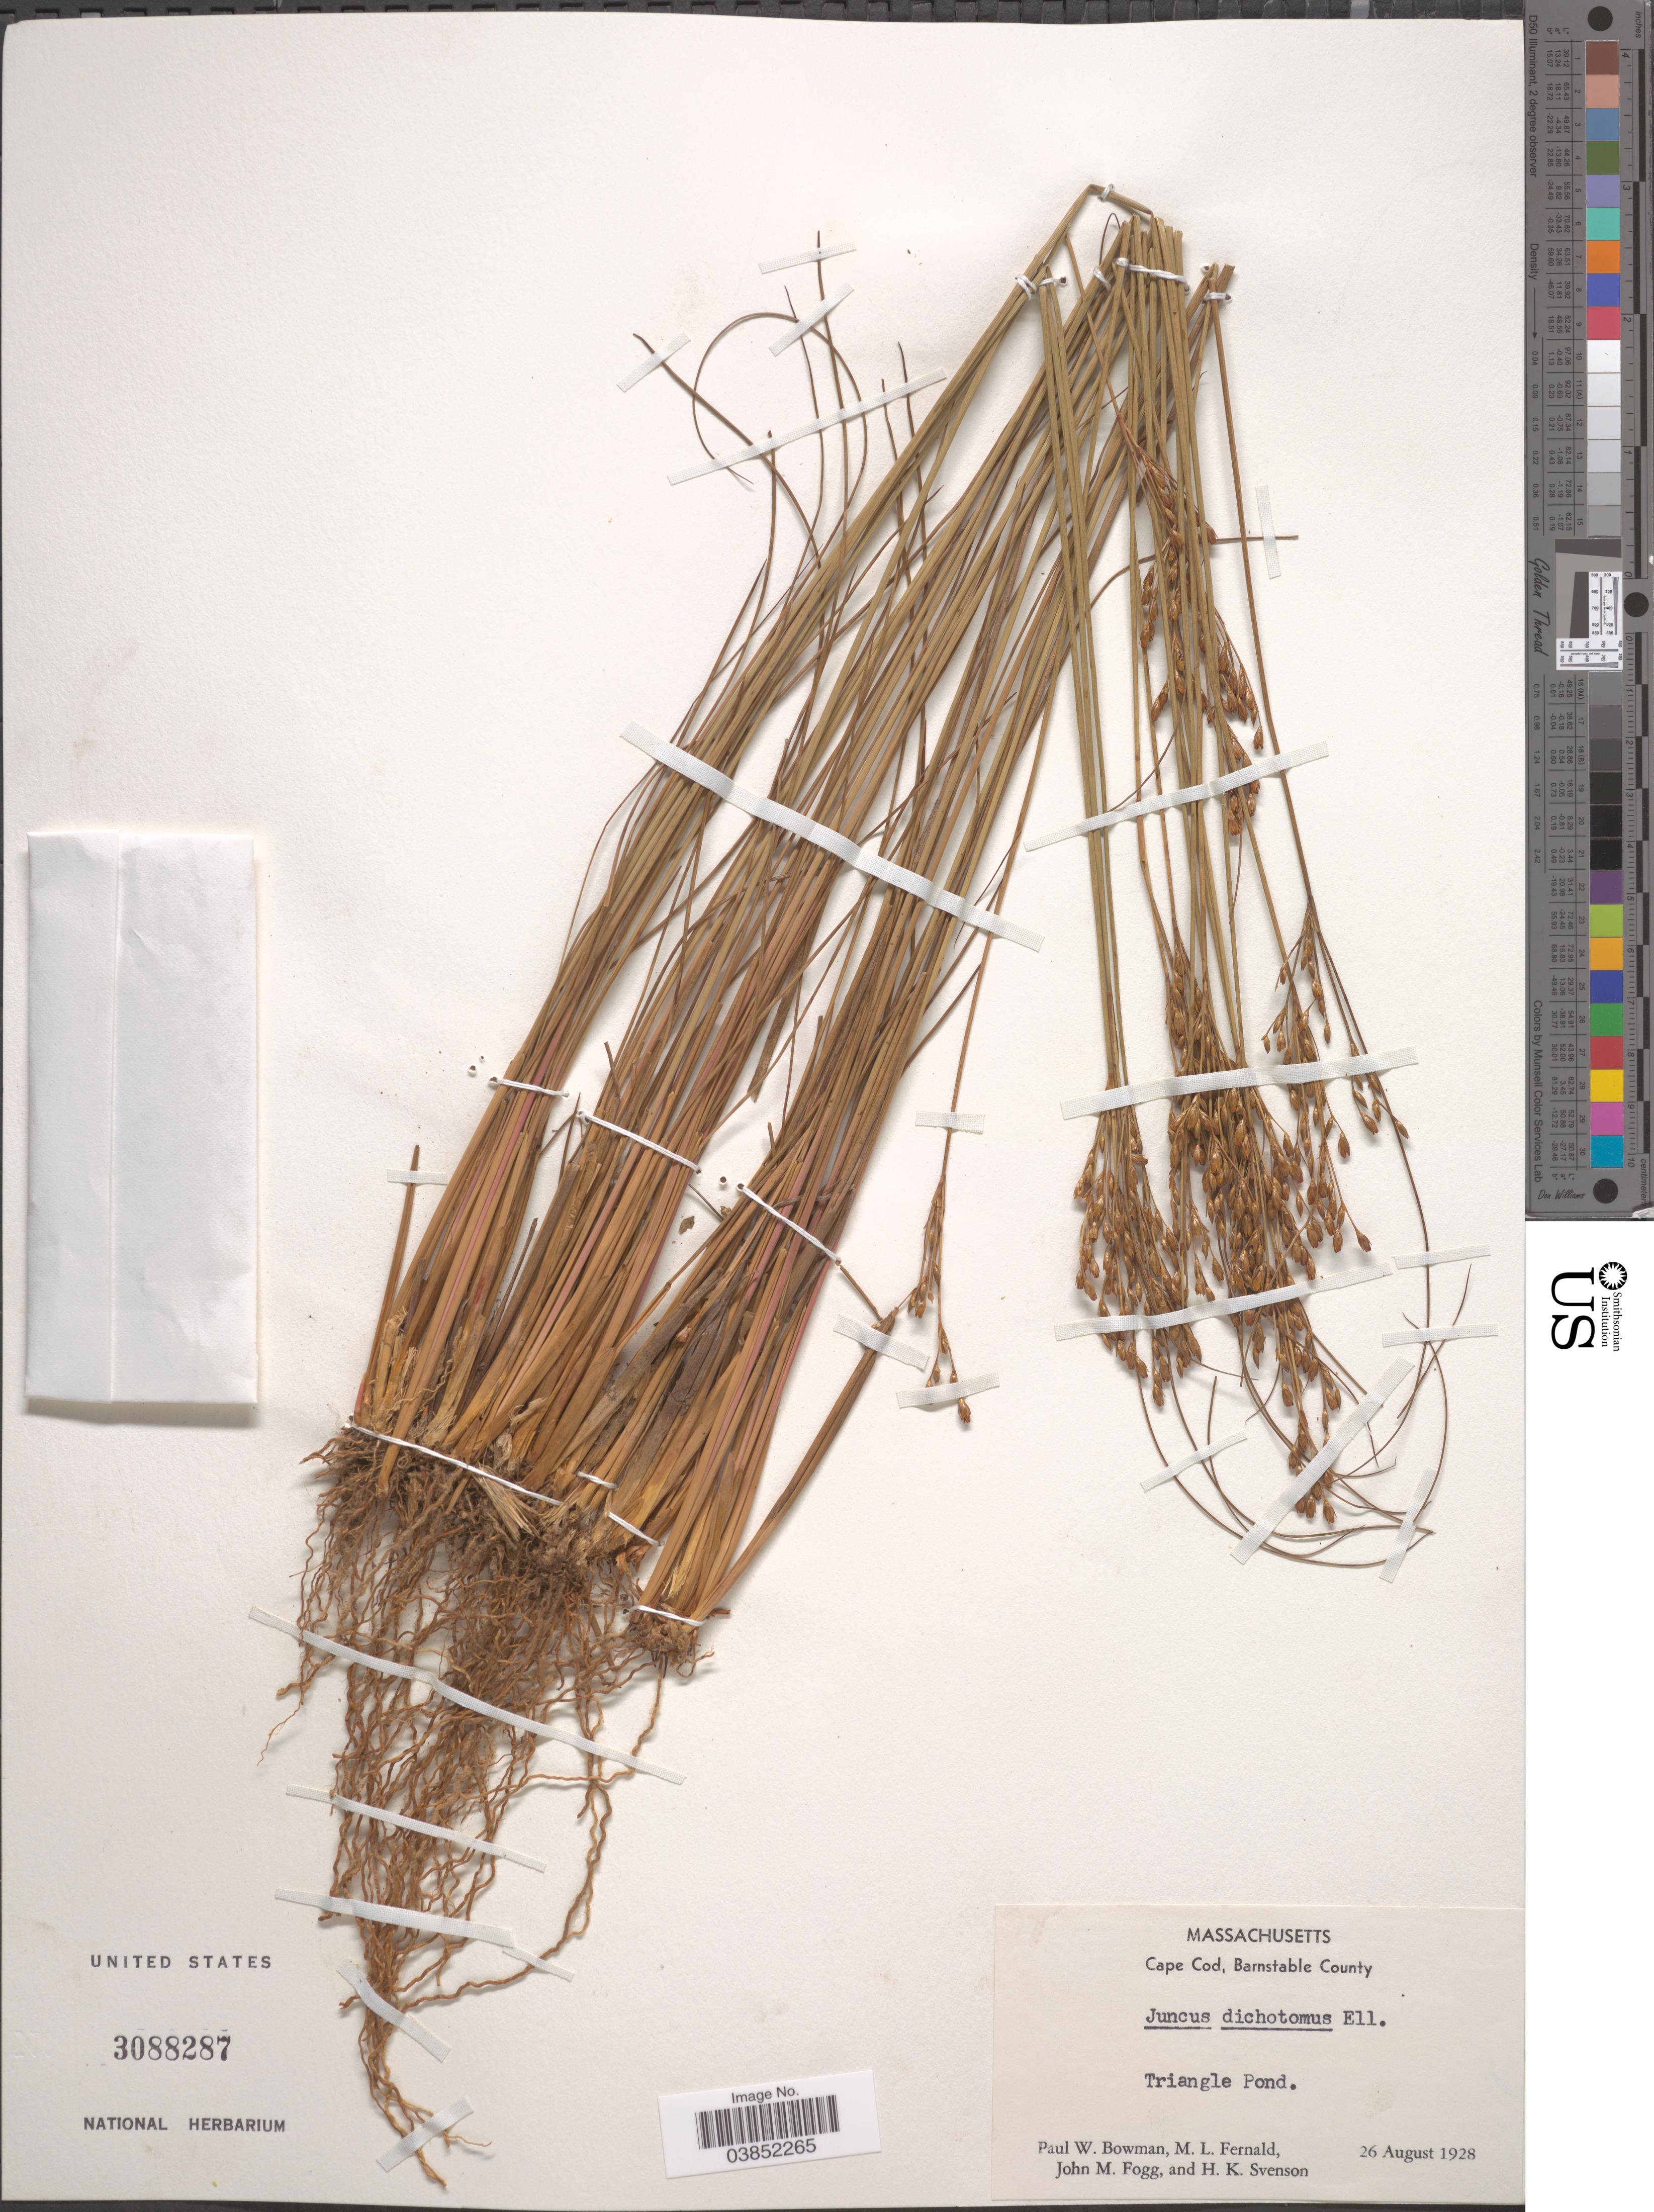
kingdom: Plantae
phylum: Tracheophyta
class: Liliopsida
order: Poales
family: Juncaceae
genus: Juncus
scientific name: Juncus dichotomus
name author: Elliott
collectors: P. Bowman, M. L. Fernald, J. Fogg & H. K. Svenson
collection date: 1928-08-26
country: United States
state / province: Massachusetts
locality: Cape Cod, Barnstable County. Triangle Pond.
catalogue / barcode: US 3088287